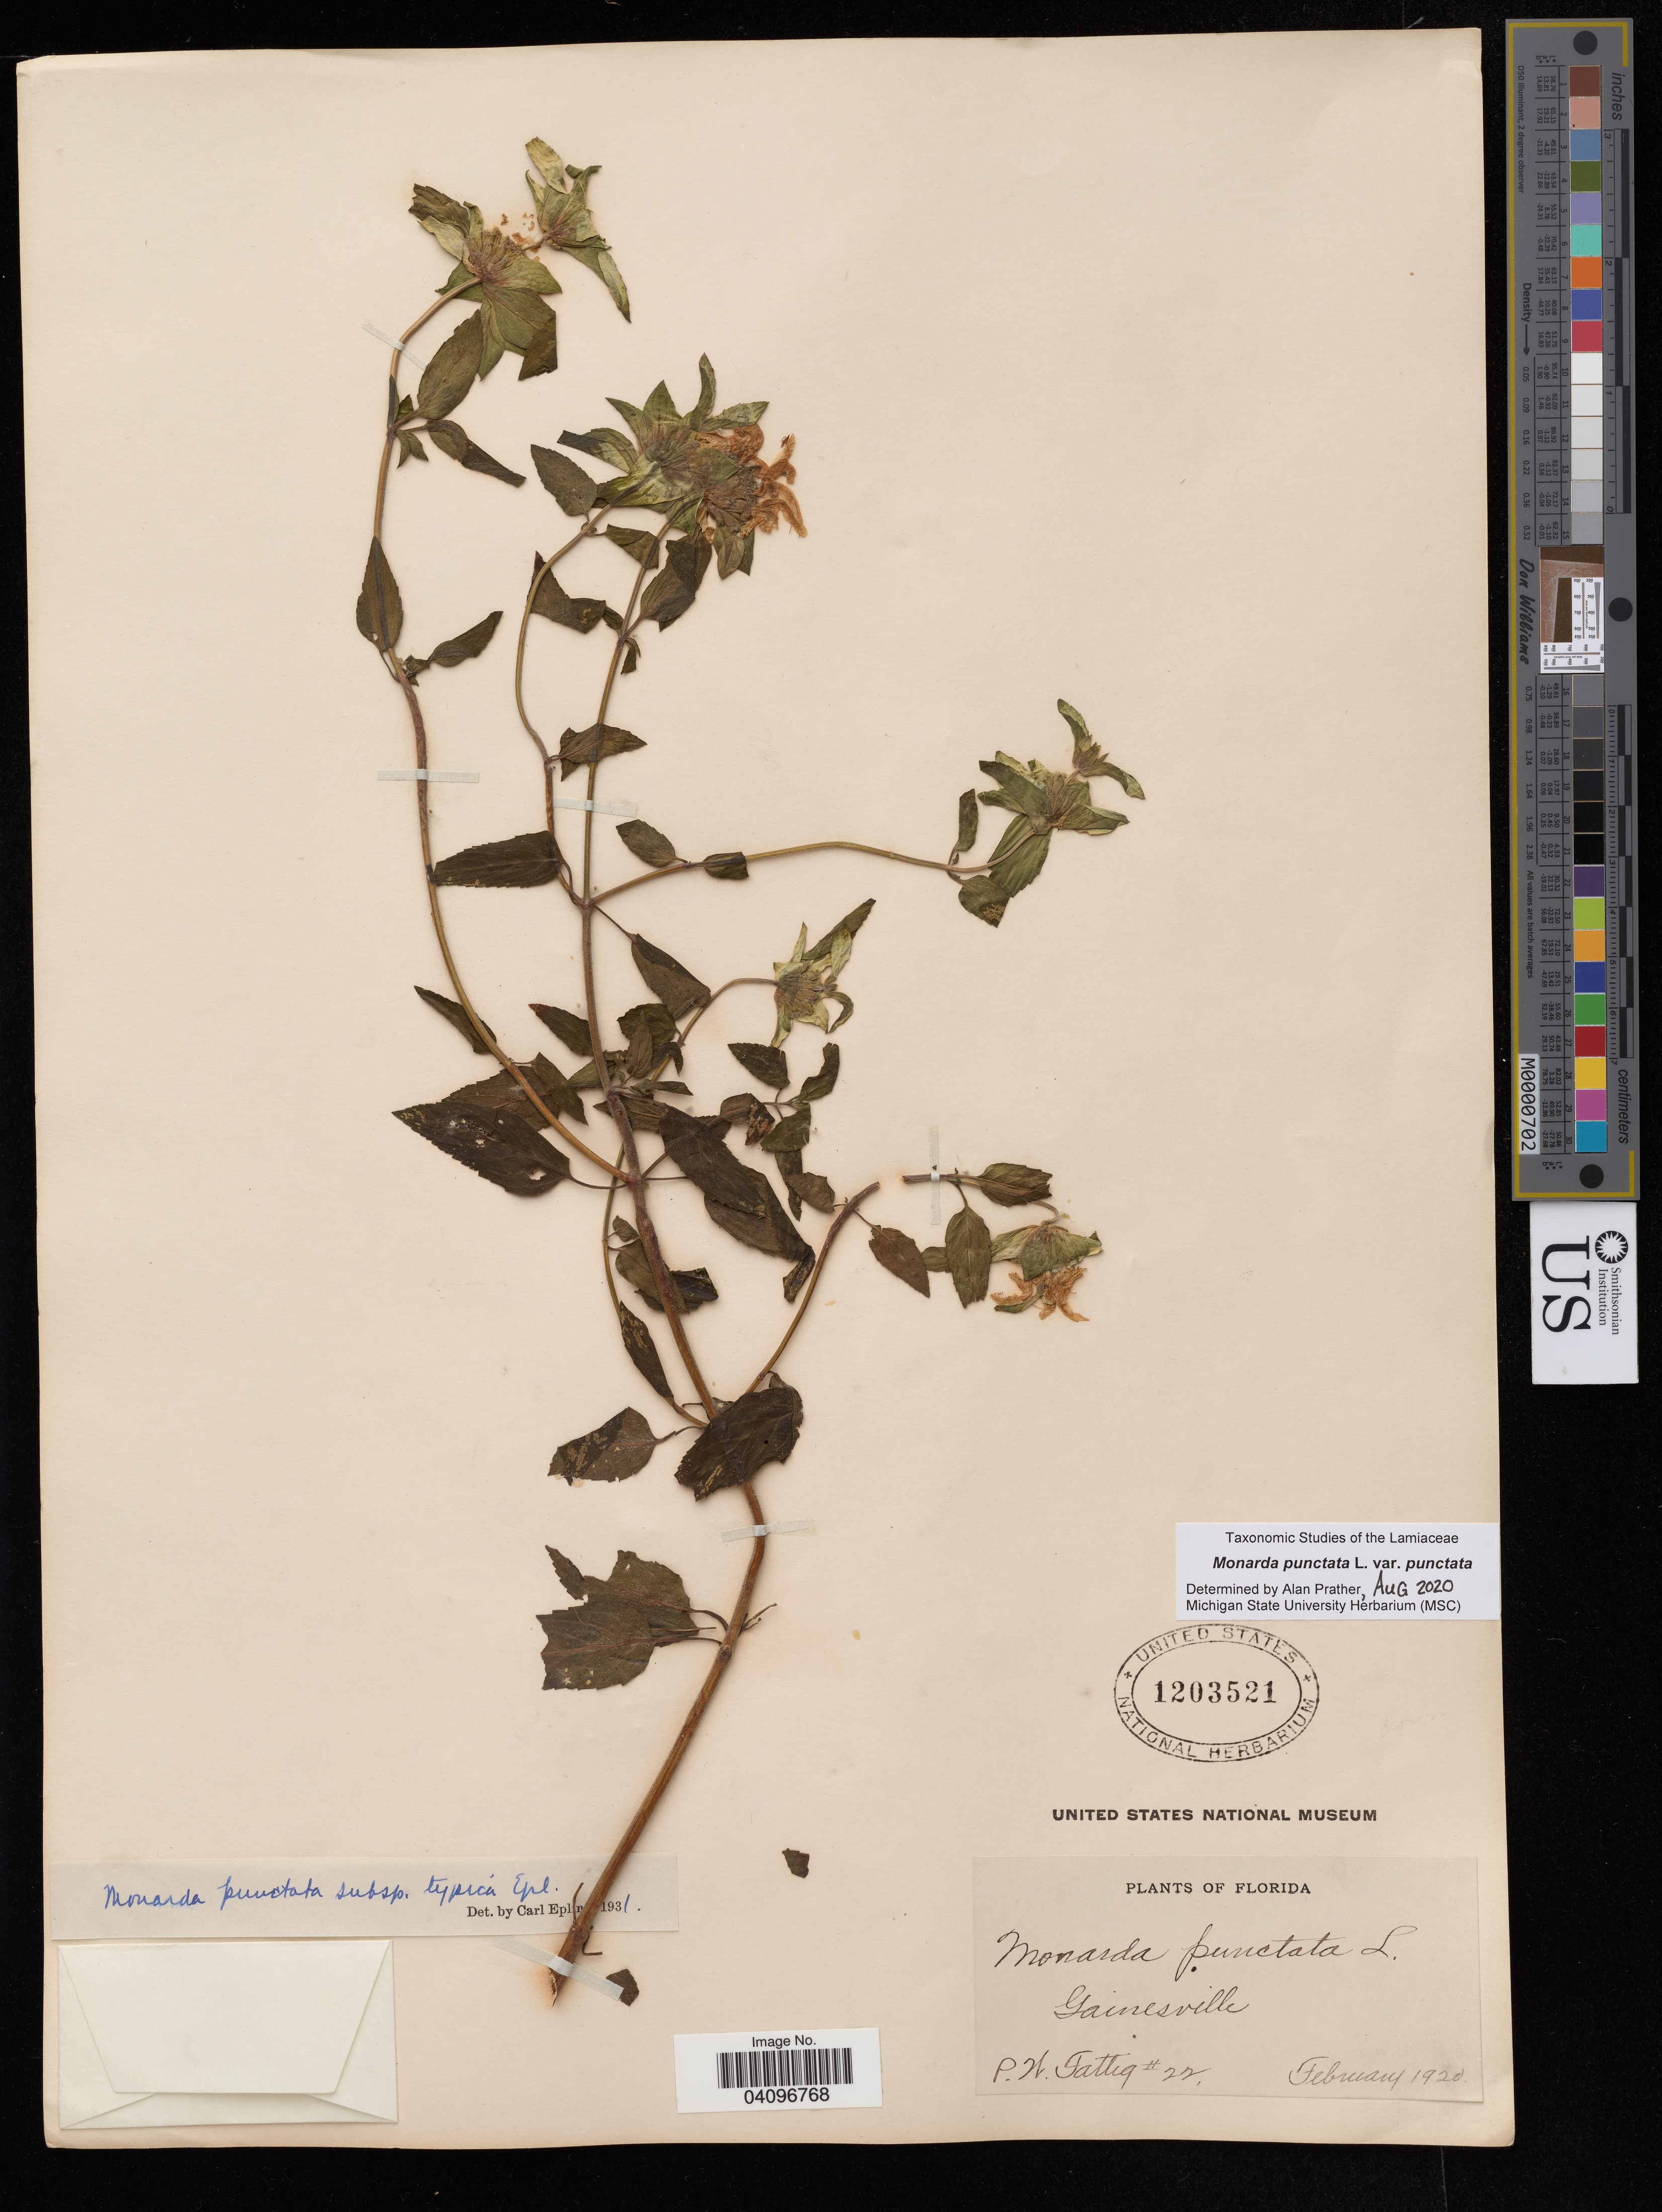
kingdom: Plantae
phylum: Tracheophyta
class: Magnoliopsida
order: Lamiales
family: Lamiaceae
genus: Monarda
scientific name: Monarda punctata var. punctata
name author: L.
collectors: P. Fattig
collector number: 22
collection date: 1920-02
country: United States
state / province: Florida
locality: Gainesville.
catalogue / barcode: US 1203521